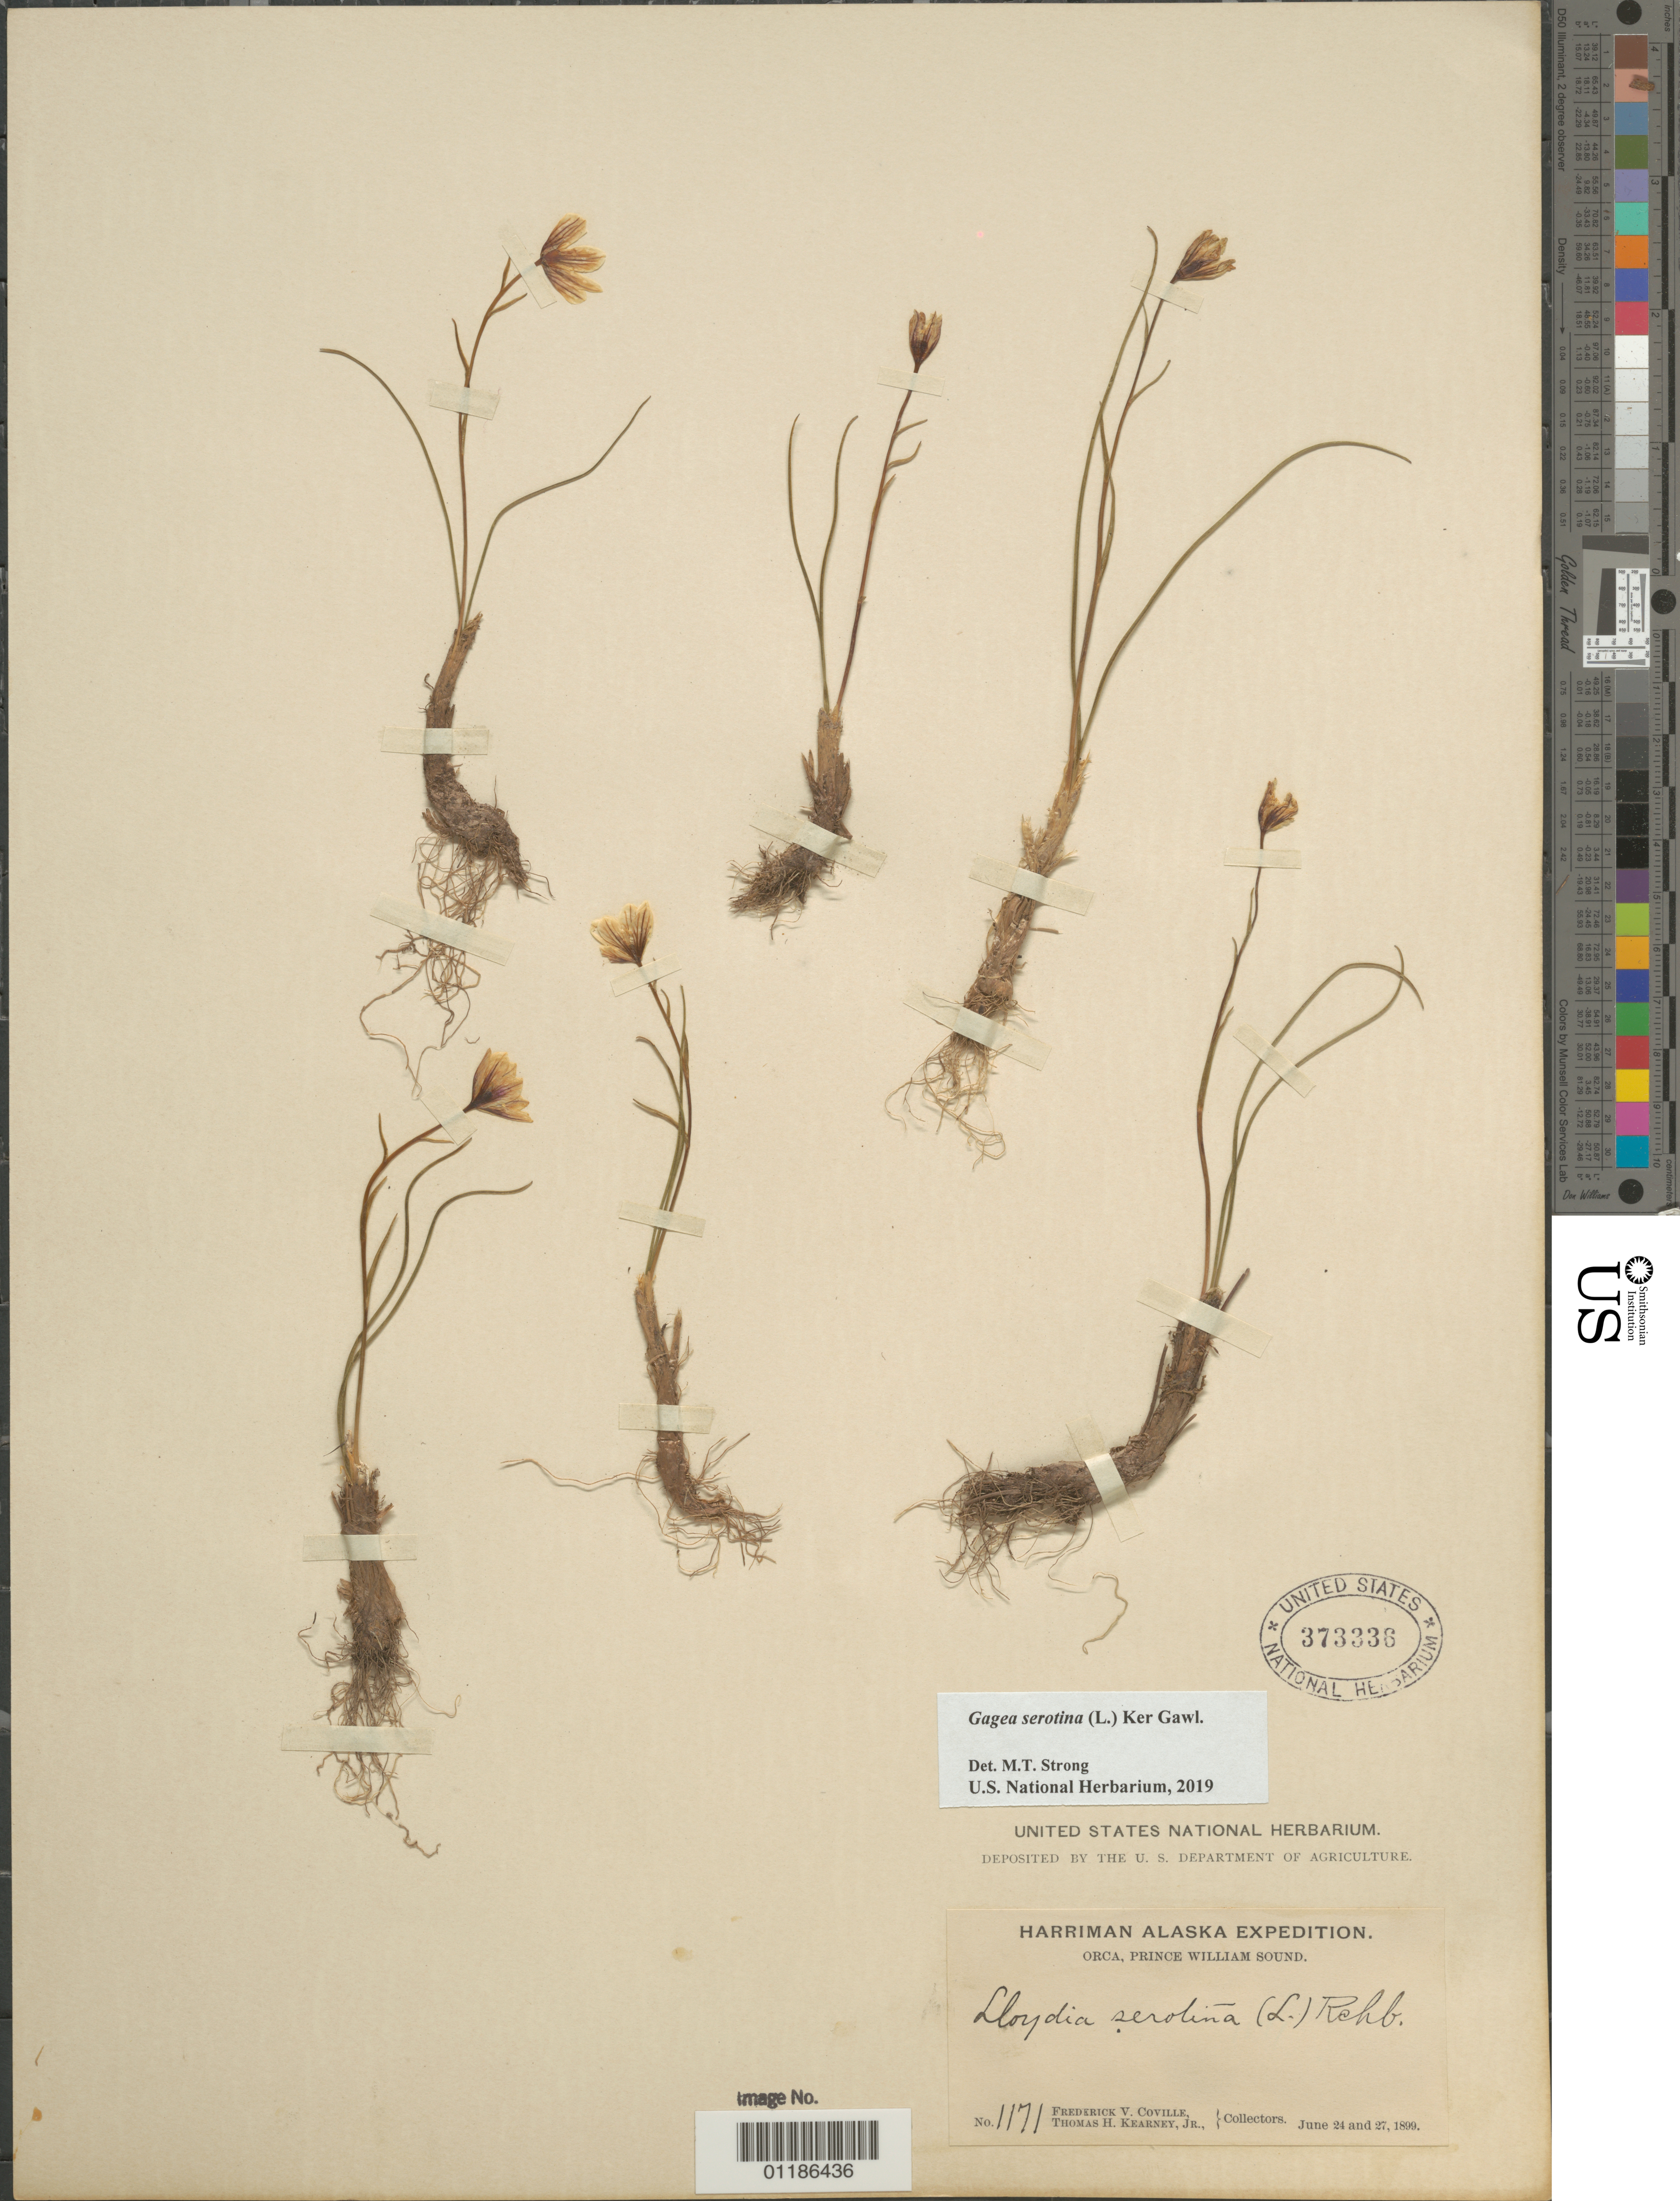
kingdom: Plantae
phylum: Tracheophyta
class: Liliopsida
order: Liliales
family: Liliaceae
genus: Gagea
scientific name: Gagea serotina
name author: (L.) Ker Gawl.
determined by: Strong, Mark T., (BOT), Smithsonian Institution - National Museum of Natural History (UNITED STATES)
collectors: F. V. Coville & T. H. Kearney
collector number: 1171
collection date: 1899-06-24/1899-06-27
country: United States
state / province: Alaska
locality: Orca, Prince William Sound.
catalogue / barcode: US 373336